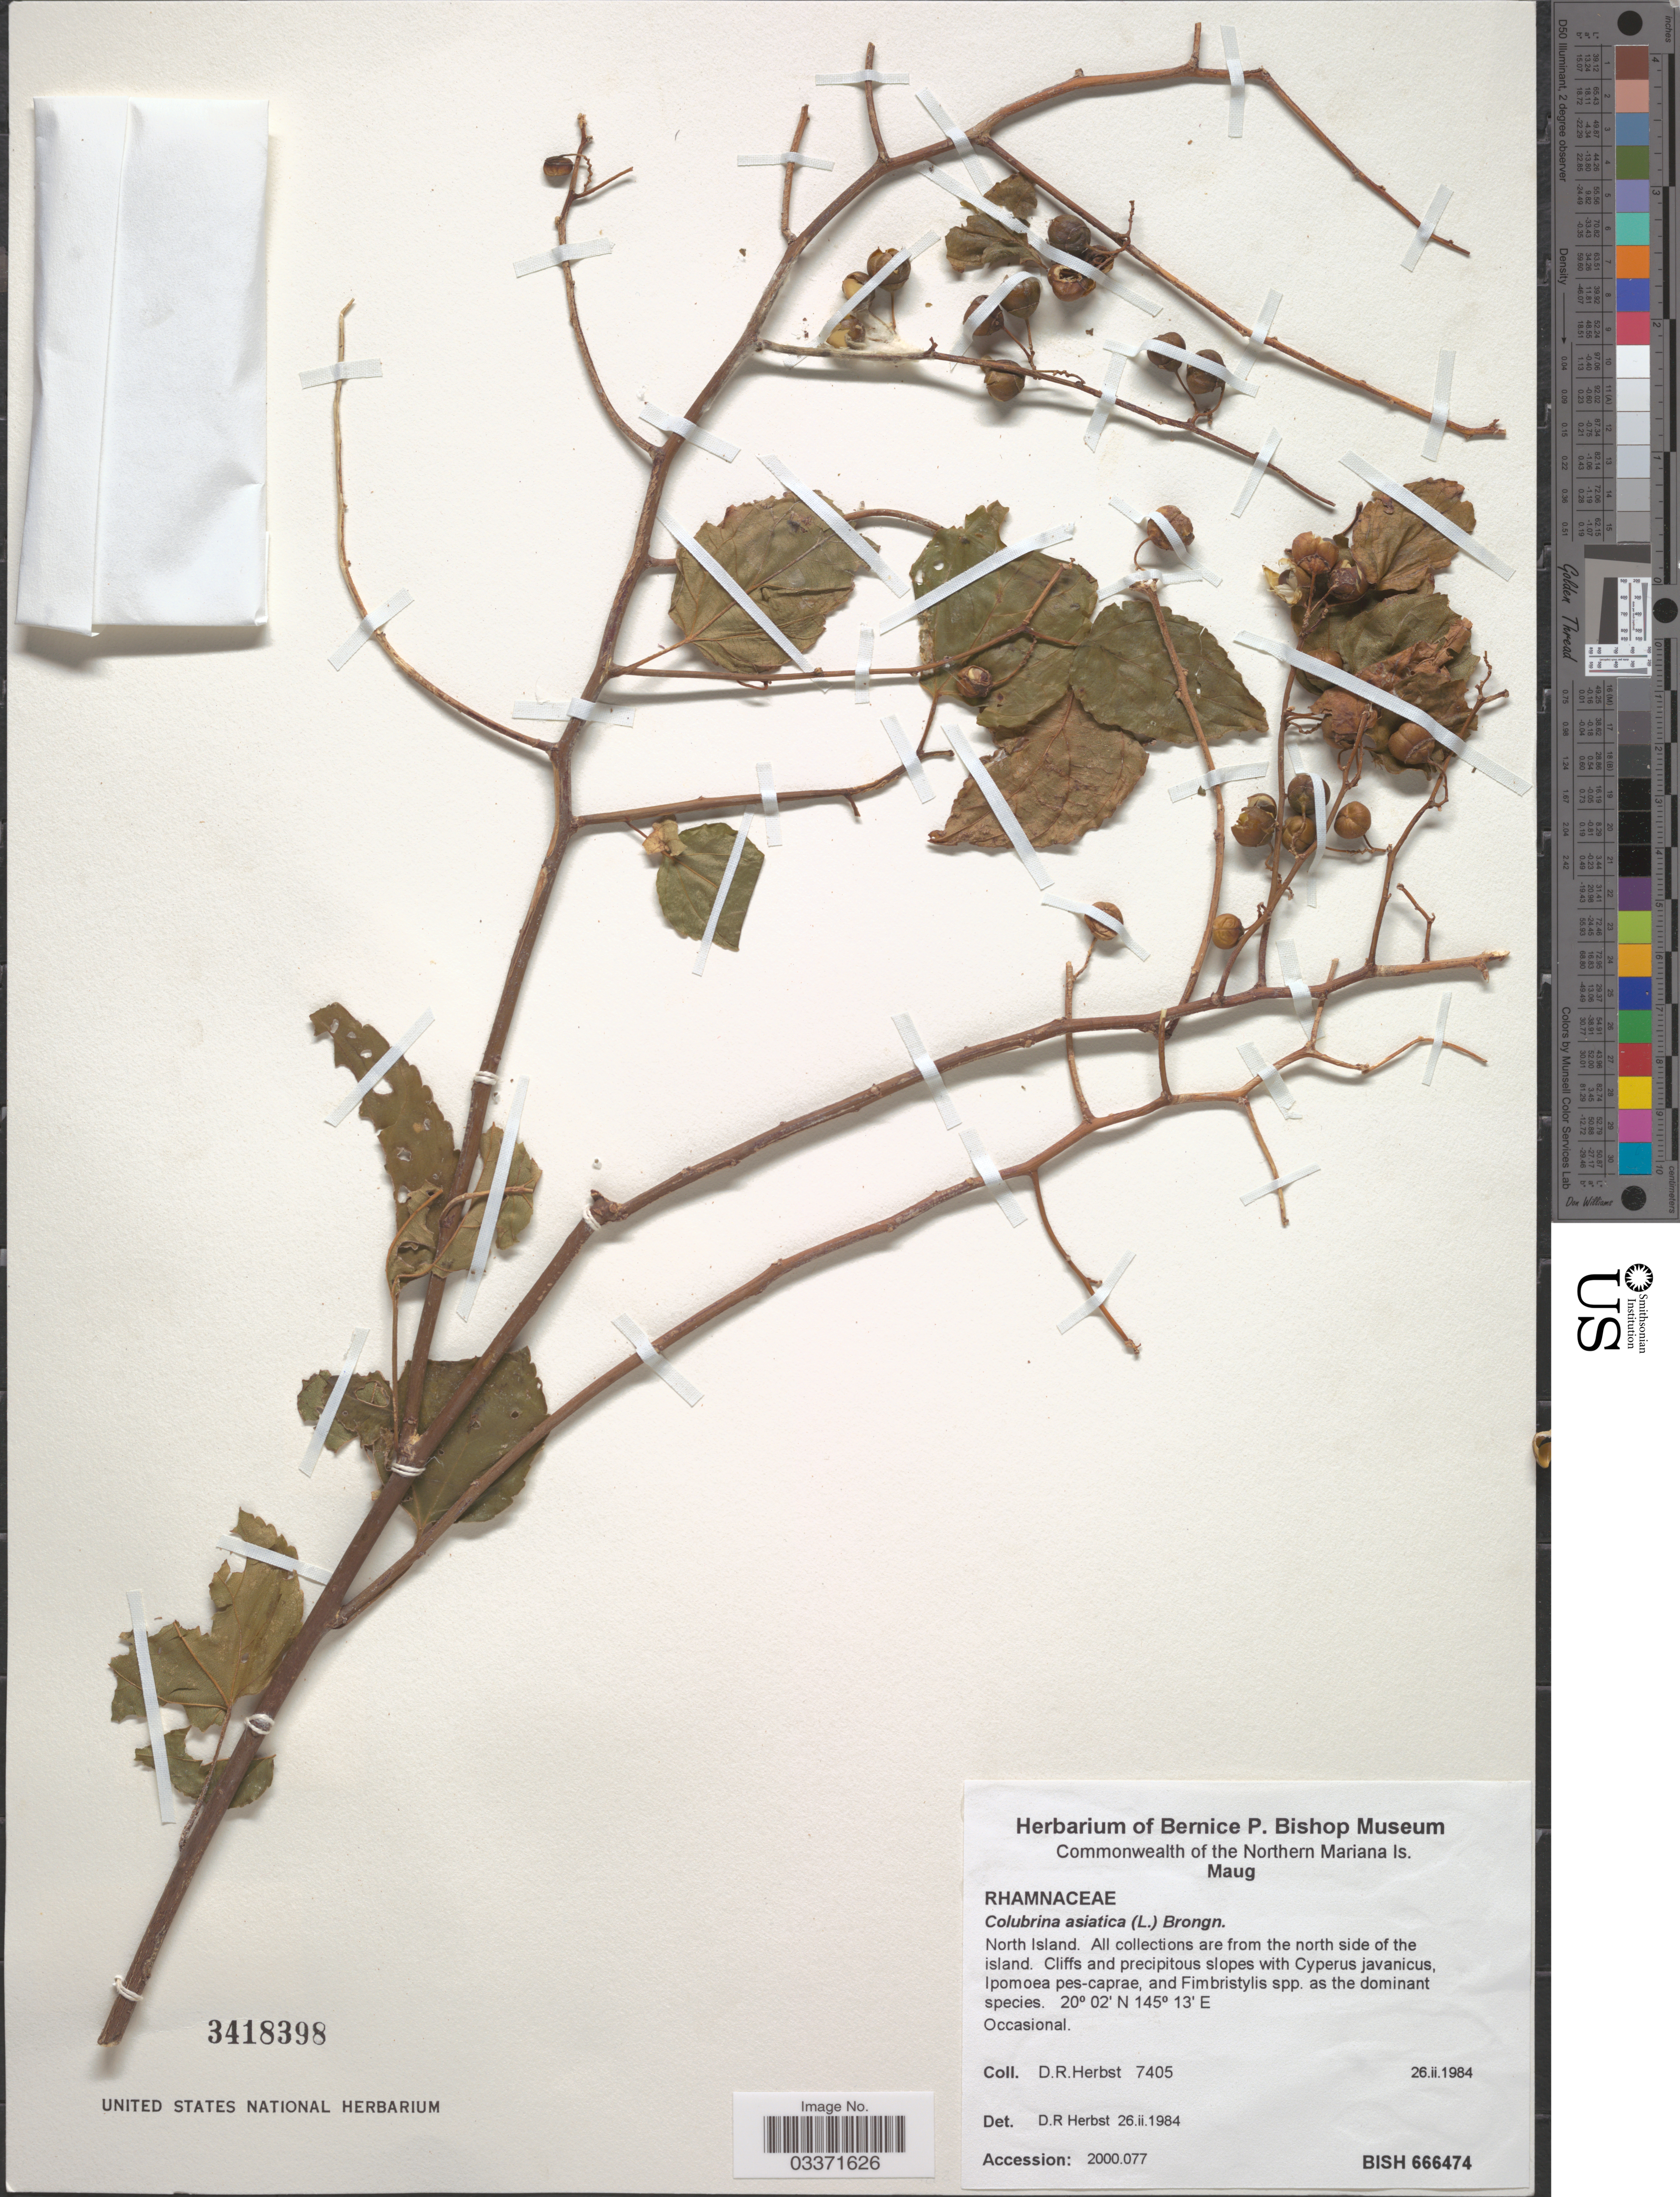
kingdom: Plantae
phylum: Tracheophyta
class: Magnoliopsida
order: Rosales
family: Rhamnaceae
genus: Colubrina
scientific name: Colubrina asiatica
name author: (L.) Brongn.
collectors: D. R. Herbst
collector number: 7405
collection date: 1984-02-26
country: Northern Mariana Islands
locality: Maug, North Island.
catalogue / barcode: US 3418398